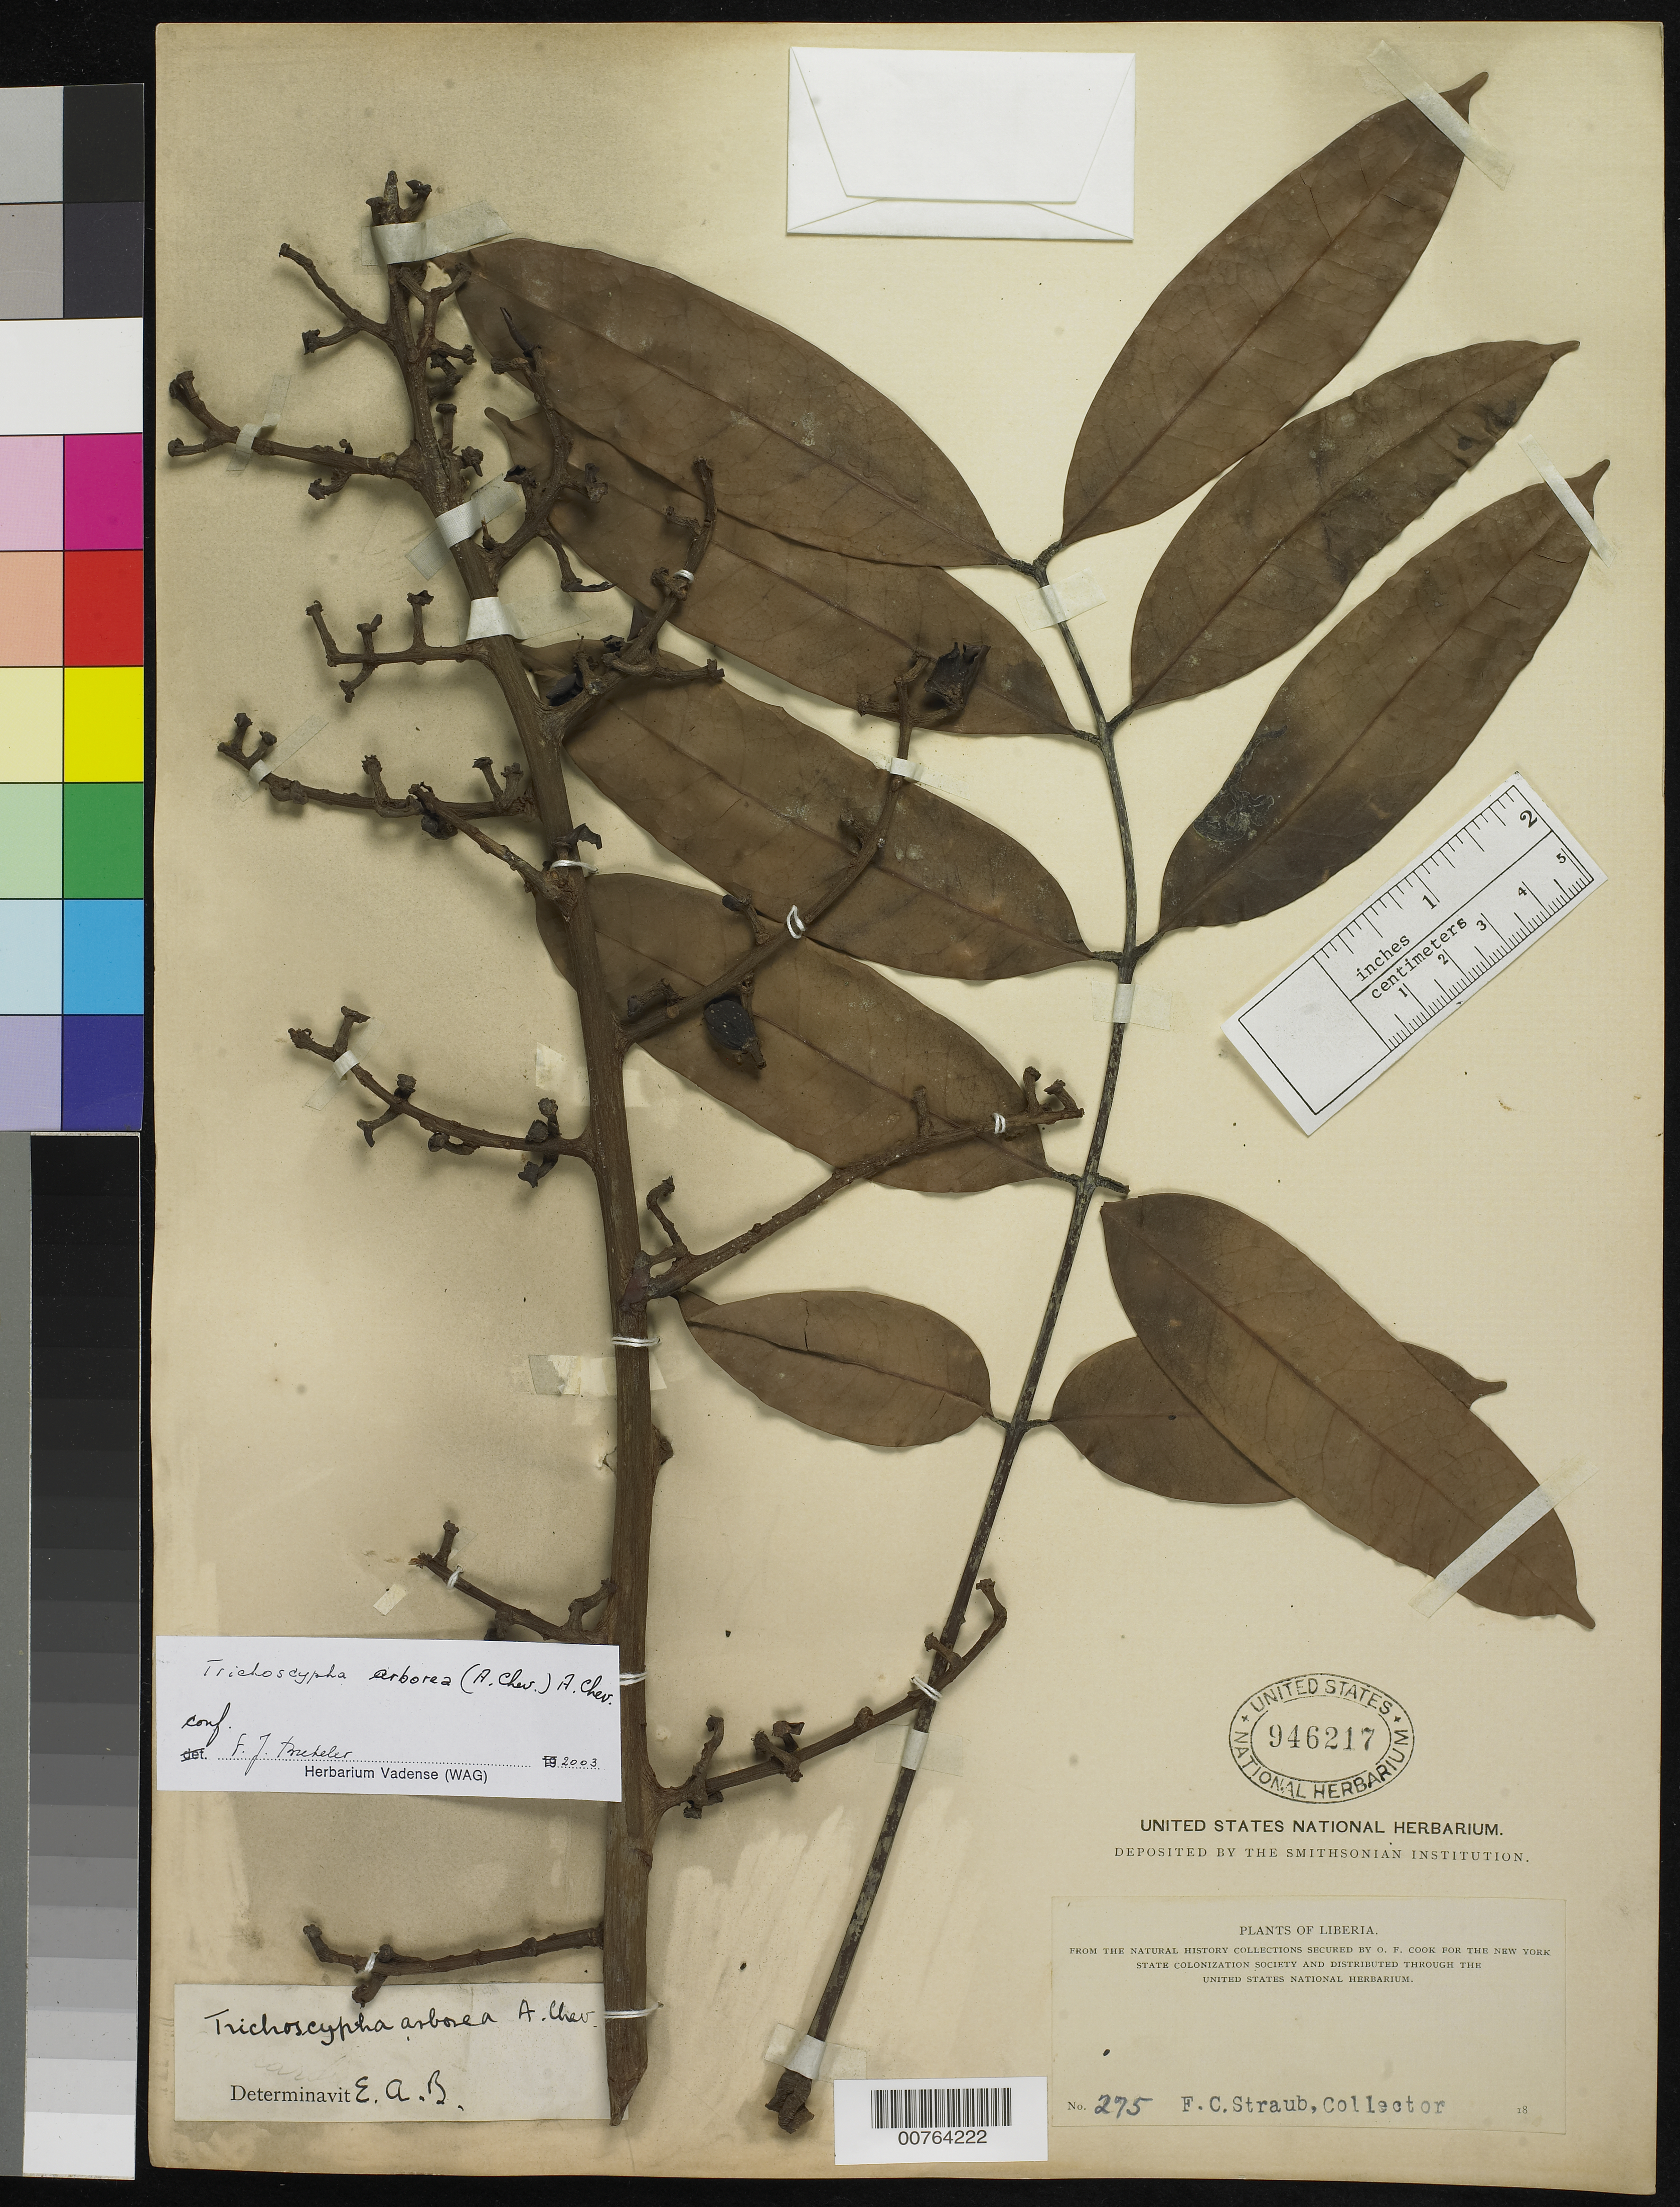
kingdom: Plantae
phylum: Tracheophyta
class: Magnoliopsida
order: Sapindales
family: Anacardiaceae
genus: Trichoscypha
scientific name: Trichoscypha arborea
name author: (A. Chev.) A. Chev.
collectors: F. Straub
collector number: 275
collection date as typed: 18--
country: Liberia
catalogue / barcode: US 946217